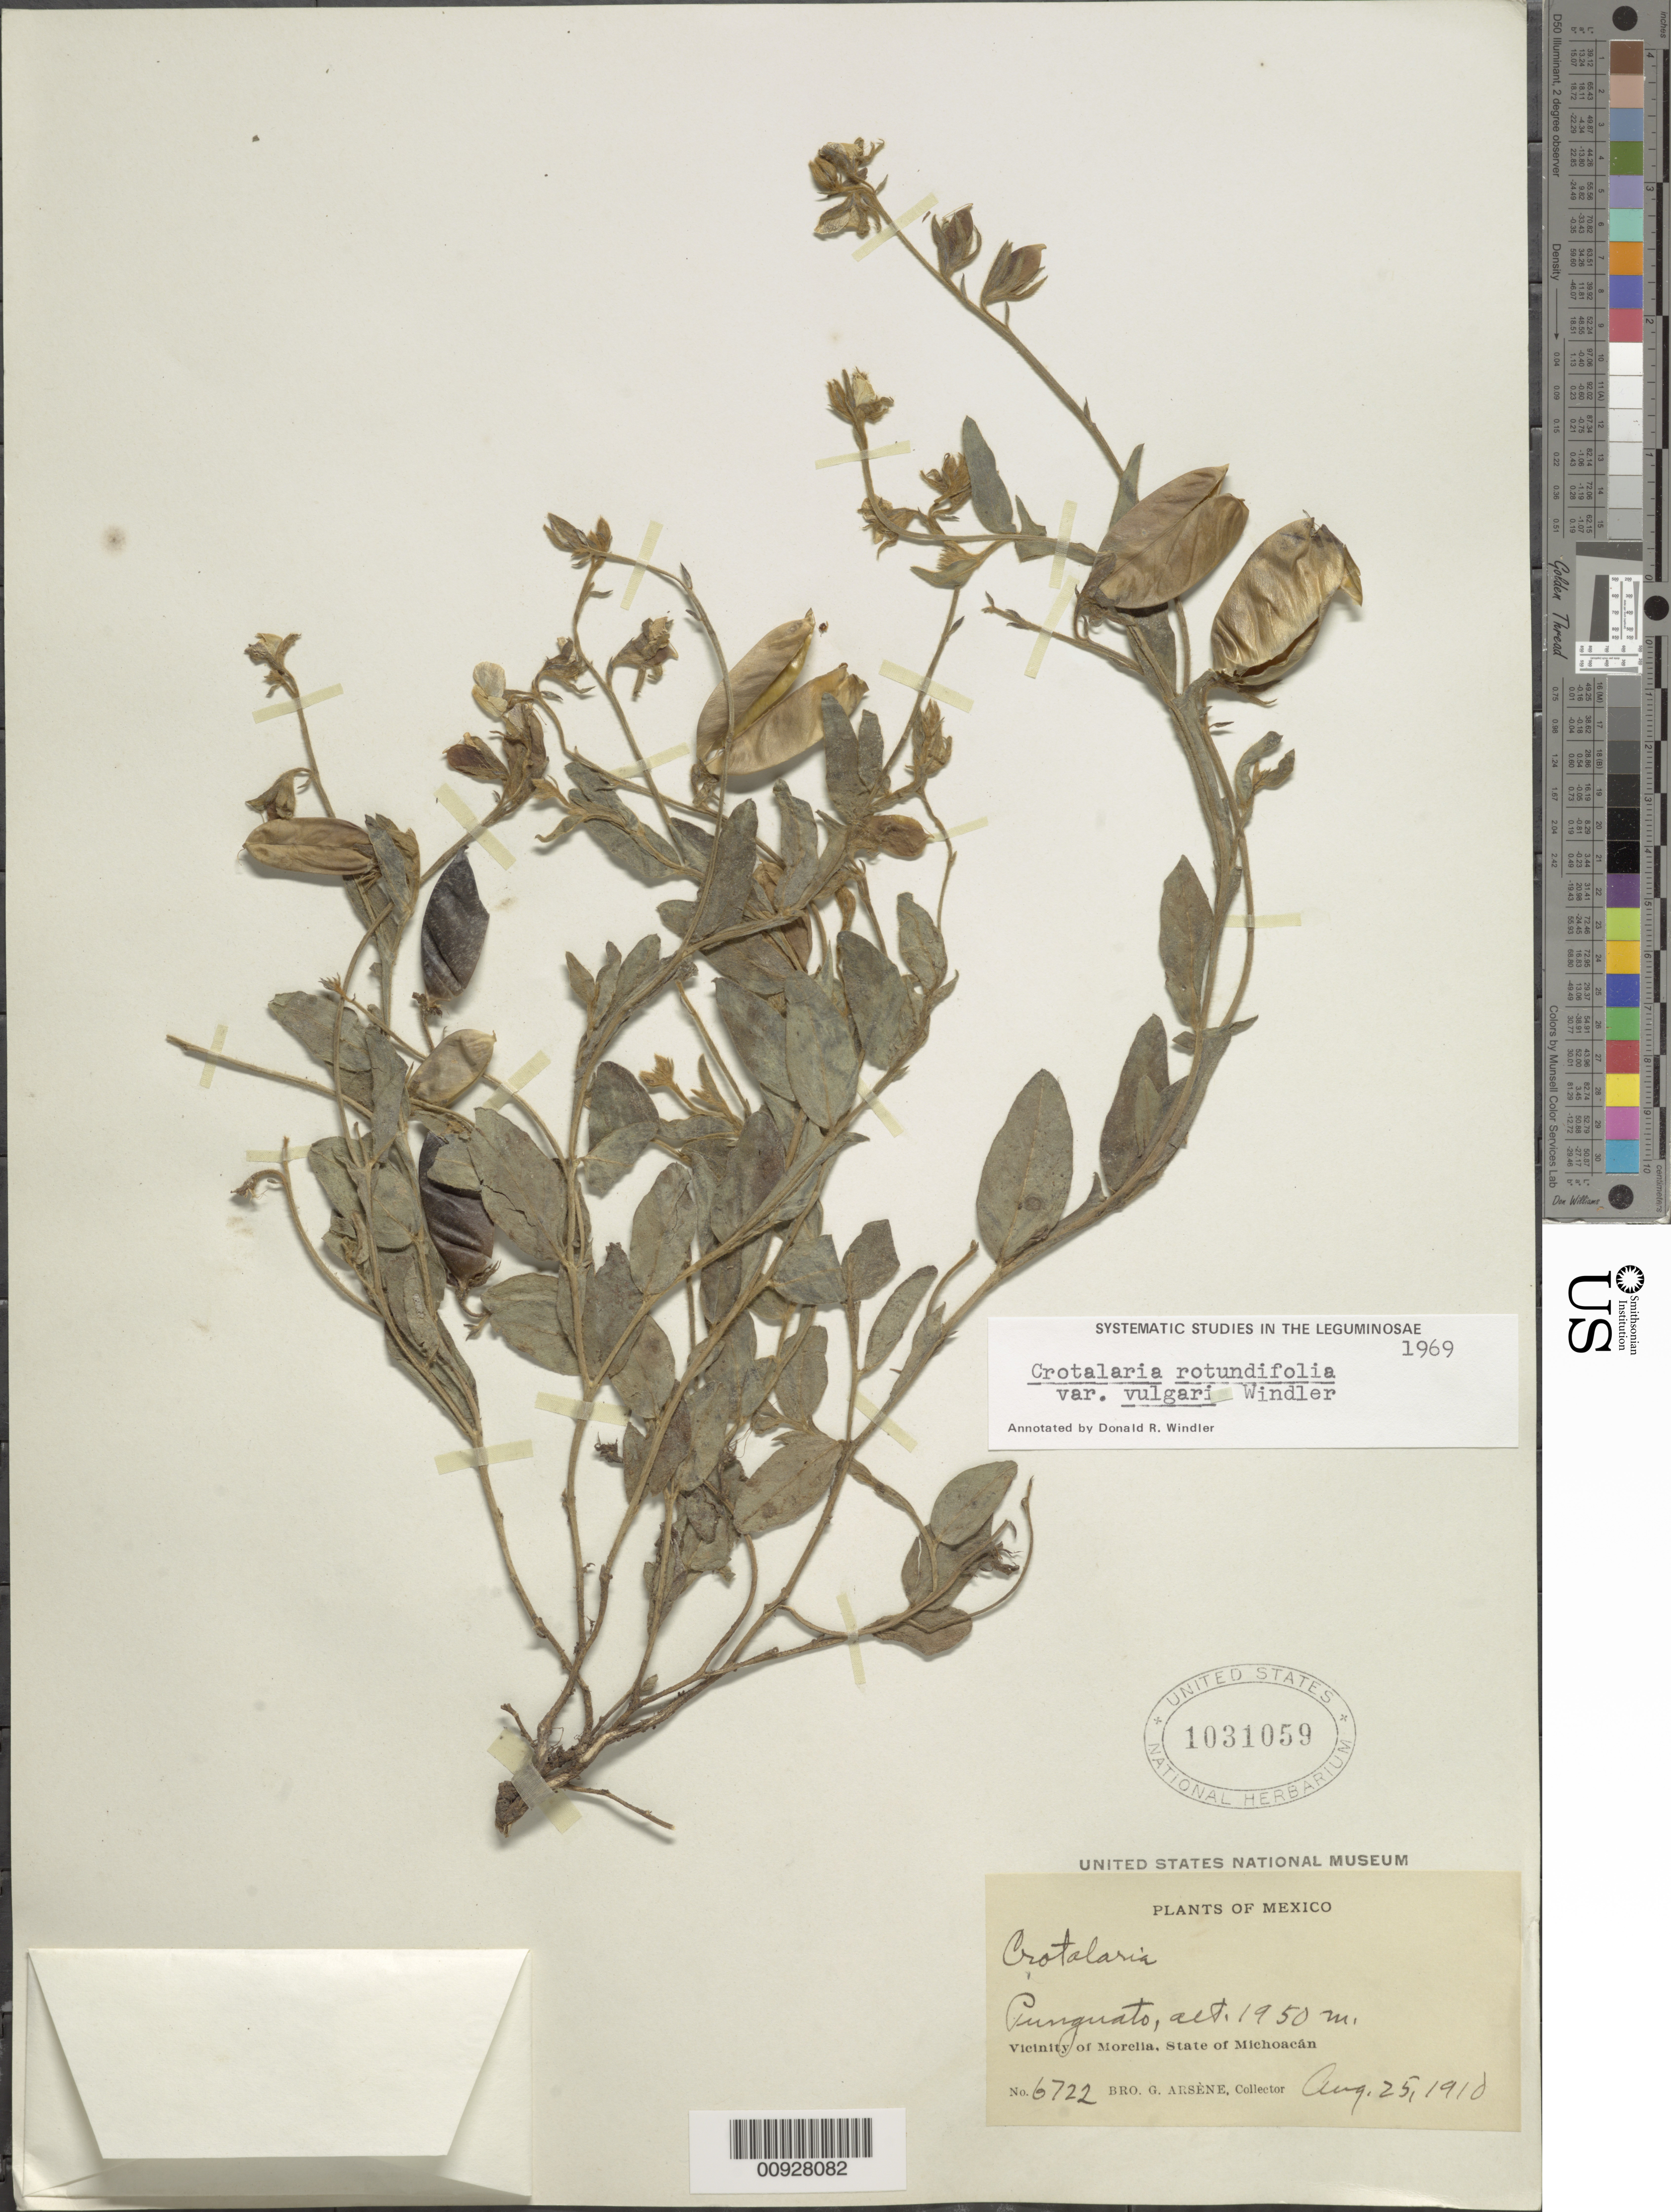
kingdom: Plantae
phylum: Tracheophyta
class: Magnoliopsida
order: Fabales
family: Fabaceae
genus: Crotalaria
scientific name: Crotalaria rotundifolia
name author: Walter ex J.F. Gmel.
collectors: Bro. G. Arsène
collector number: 6722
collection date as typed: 25 Aug 1910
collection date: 1910-08-25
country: Mexico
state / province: Michoacán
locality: Punguato. Vicinity of Morelia, State of Michoacán.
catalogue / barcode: US 1031059